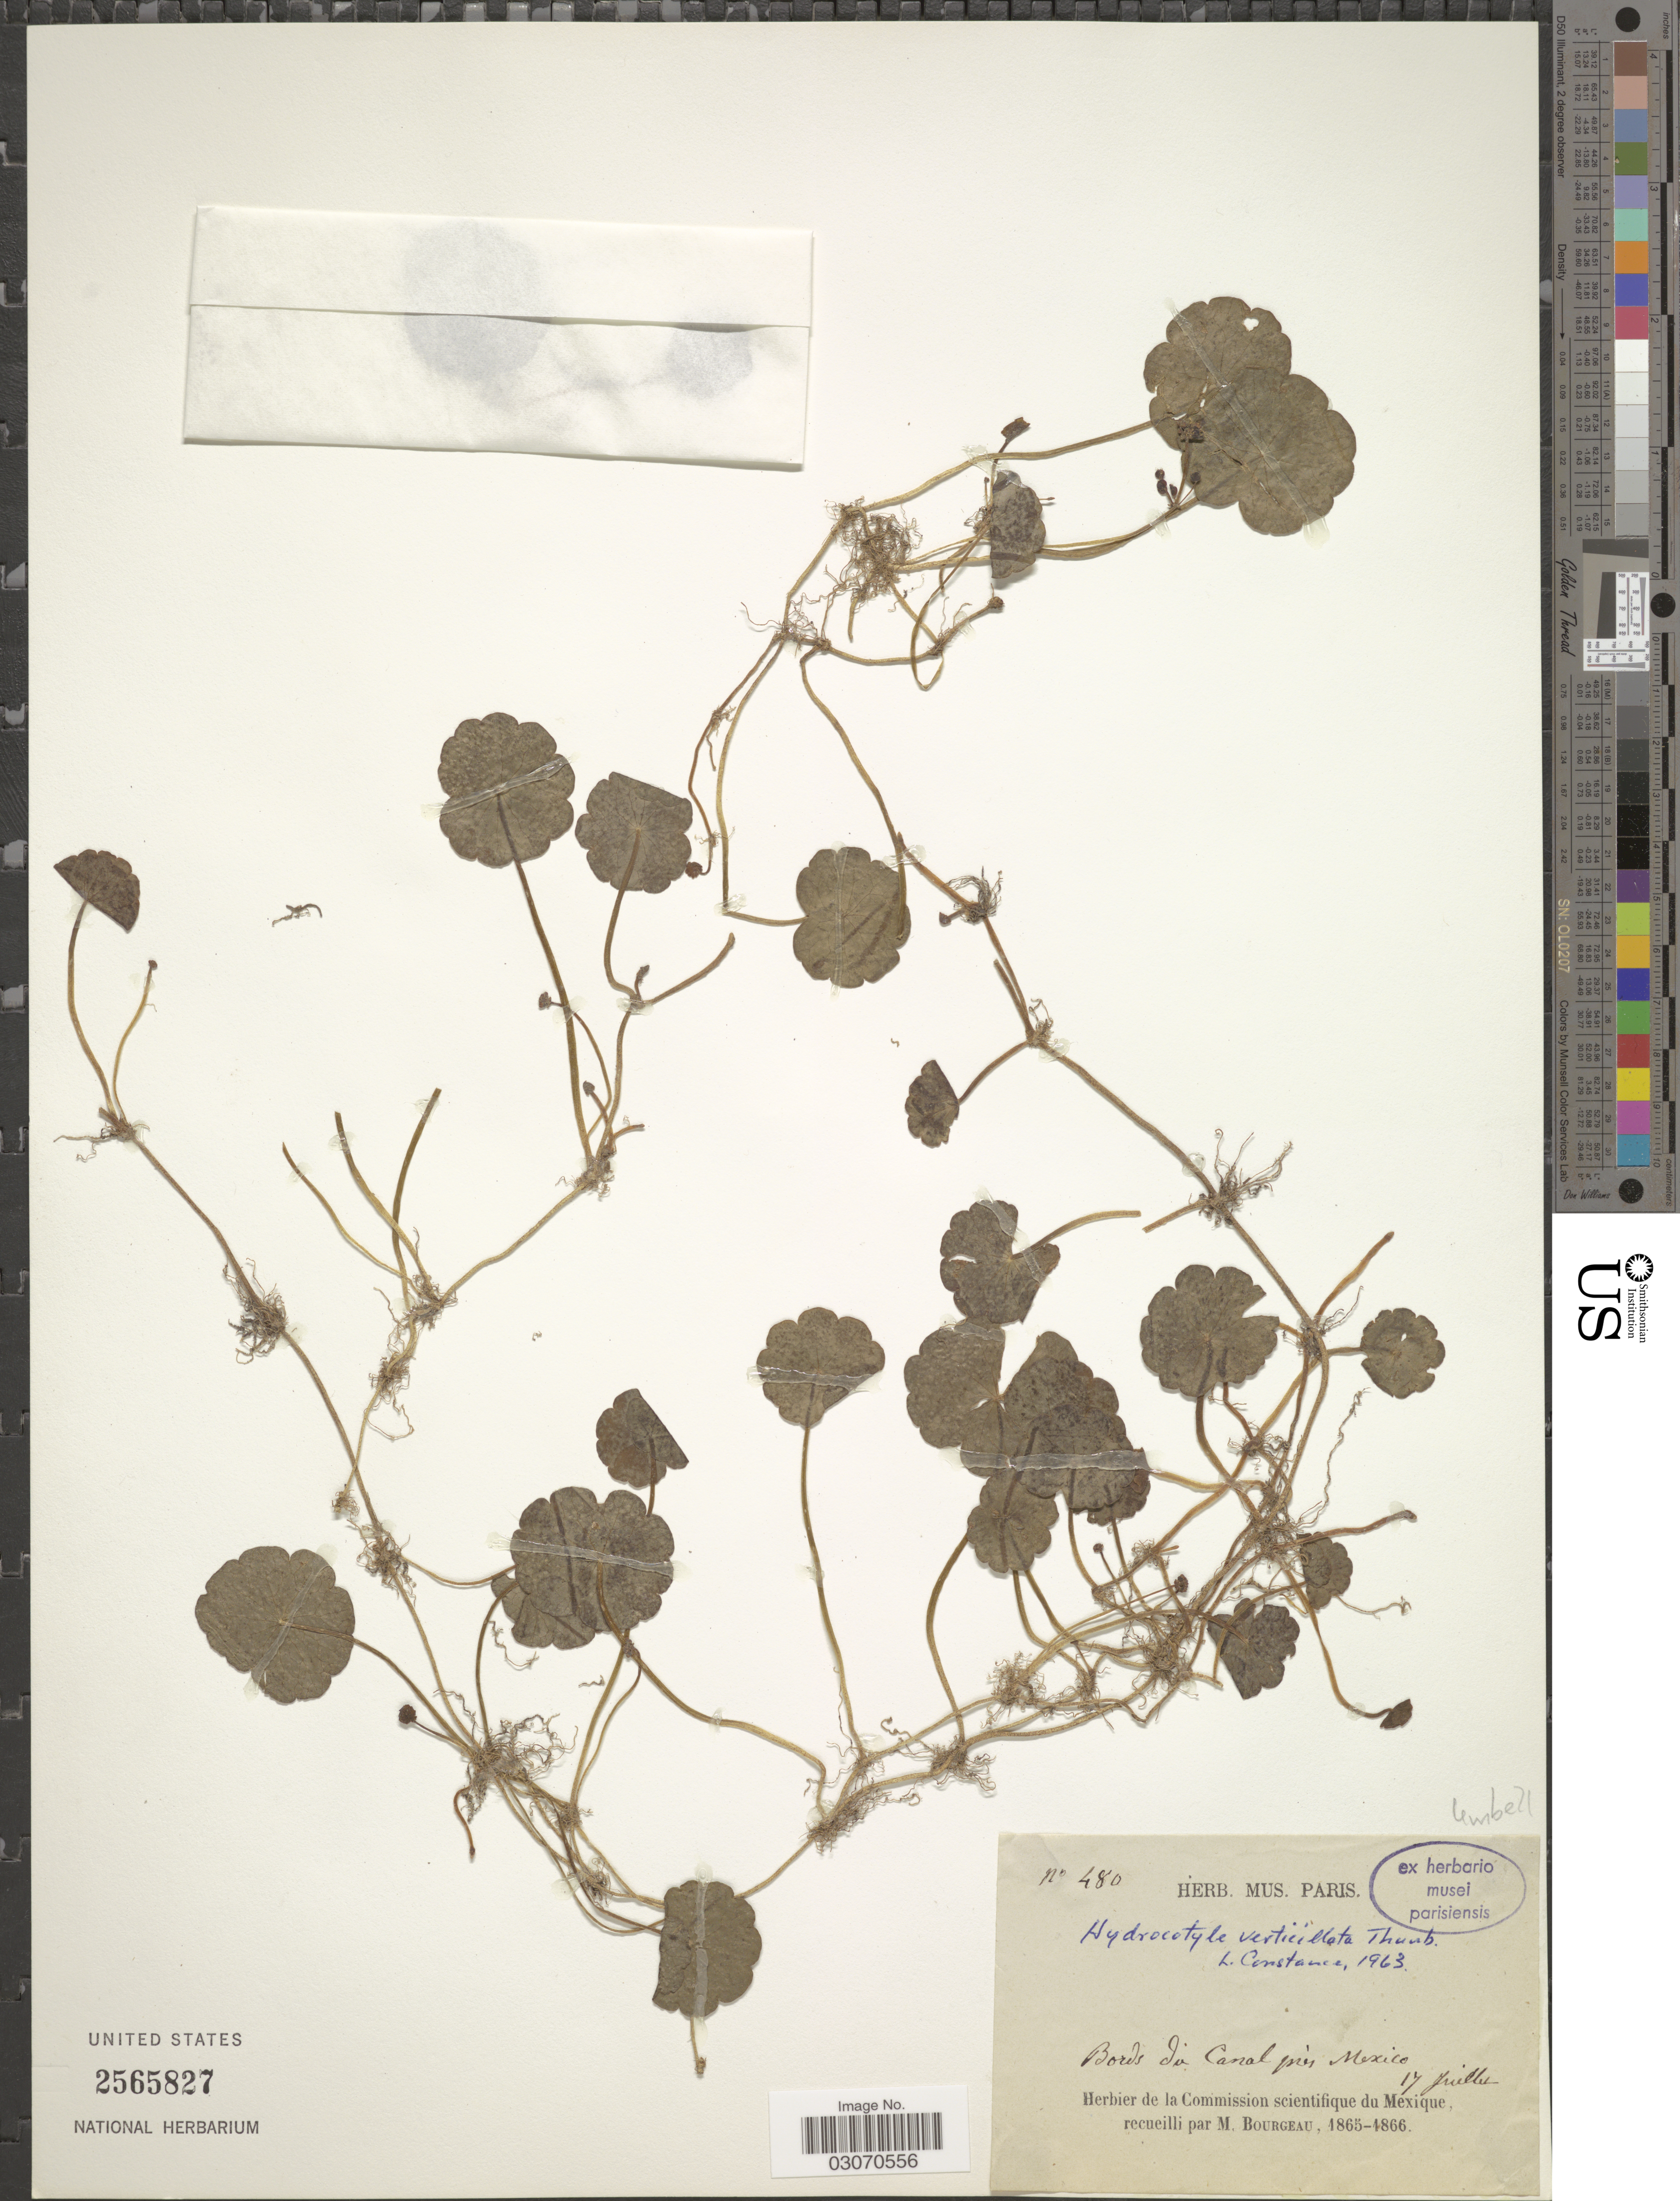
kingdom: Plantae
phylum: Tracheophyta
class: Magnoliopsida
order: Apiales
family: Araliaceae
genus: Hydrocotyle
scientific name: Hydrocotyle verticillata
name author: Thunb.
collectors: M. Bourgeau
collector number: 480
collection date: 1865-07-17/1866-07-17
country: Mexico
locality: Bords da Canal prés Mexico.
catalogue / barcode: US 2565827